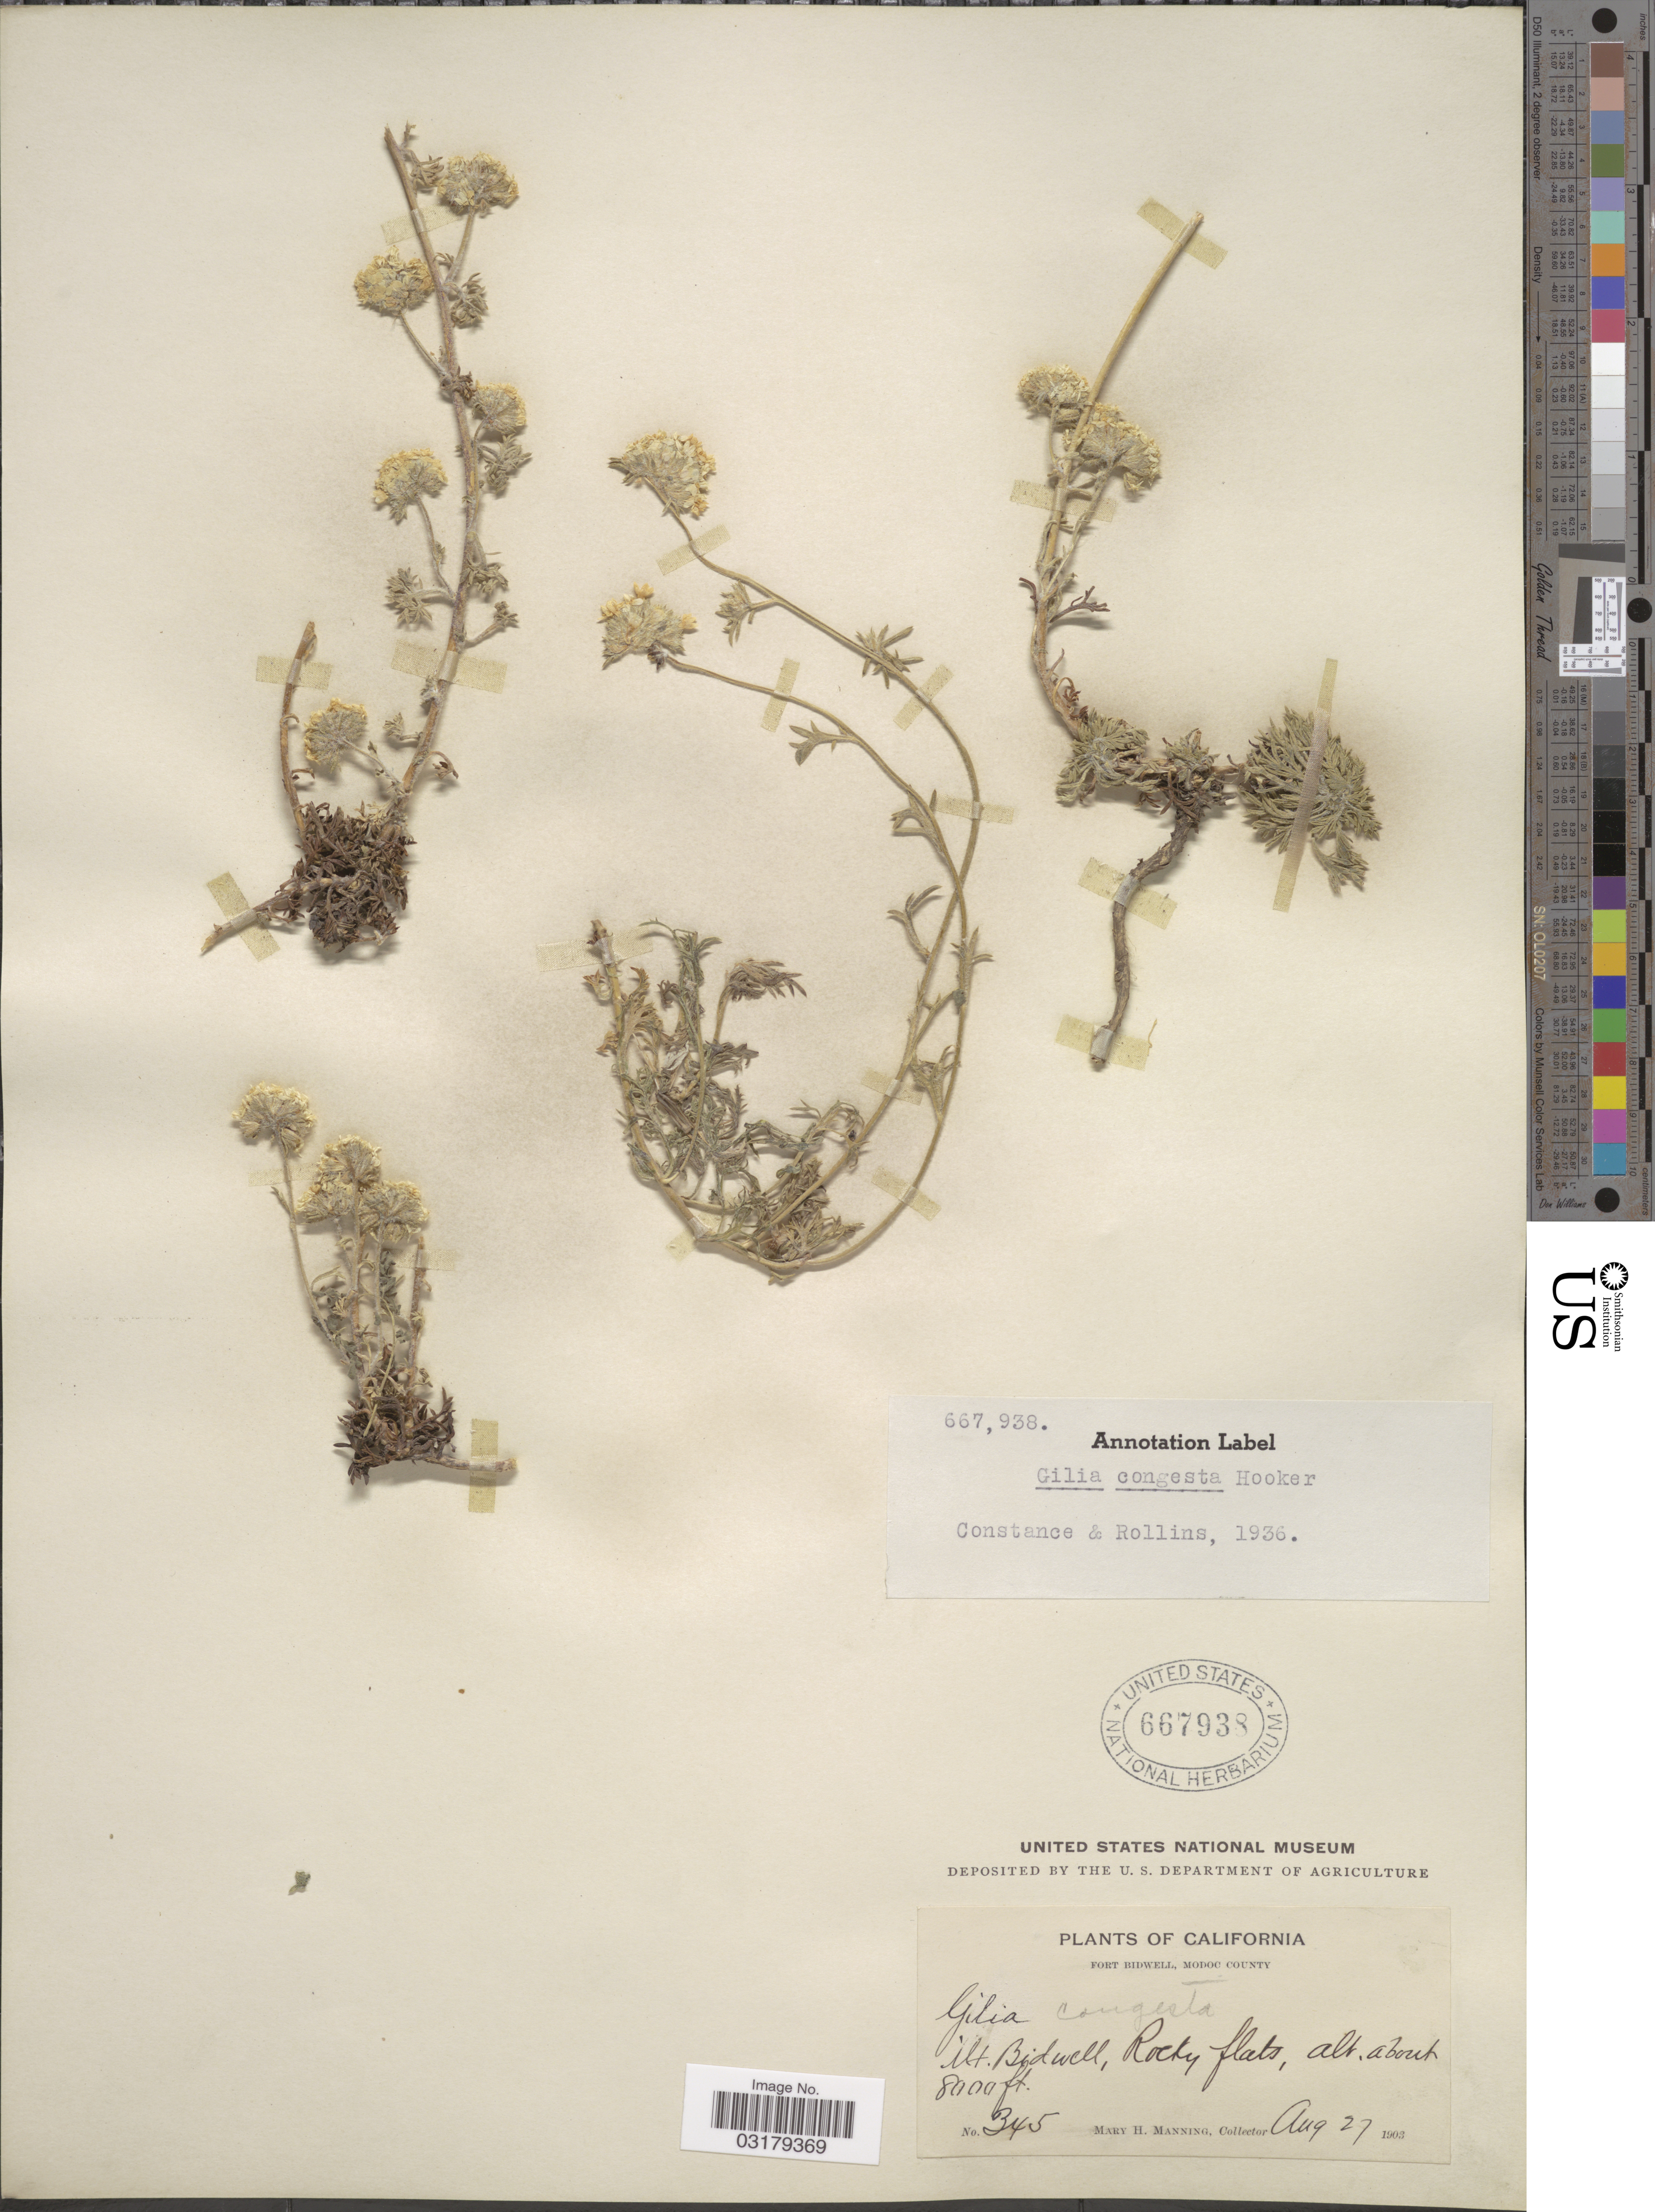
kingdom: Plantae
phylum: Tracheophyta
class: Magnoliopsida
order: Ericales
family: Polemoniaceae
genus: Ipomopsis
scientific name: Ipomopsis congesta var. palmifrons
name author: Brand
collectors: M. Manning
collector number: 345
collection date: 1903-08-27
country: United States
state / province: California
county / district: Modoc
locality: Fort Bidewell, Modoc County. Mt. Bidwell, Rocky flats.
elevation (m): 2438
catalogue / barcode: US 667938